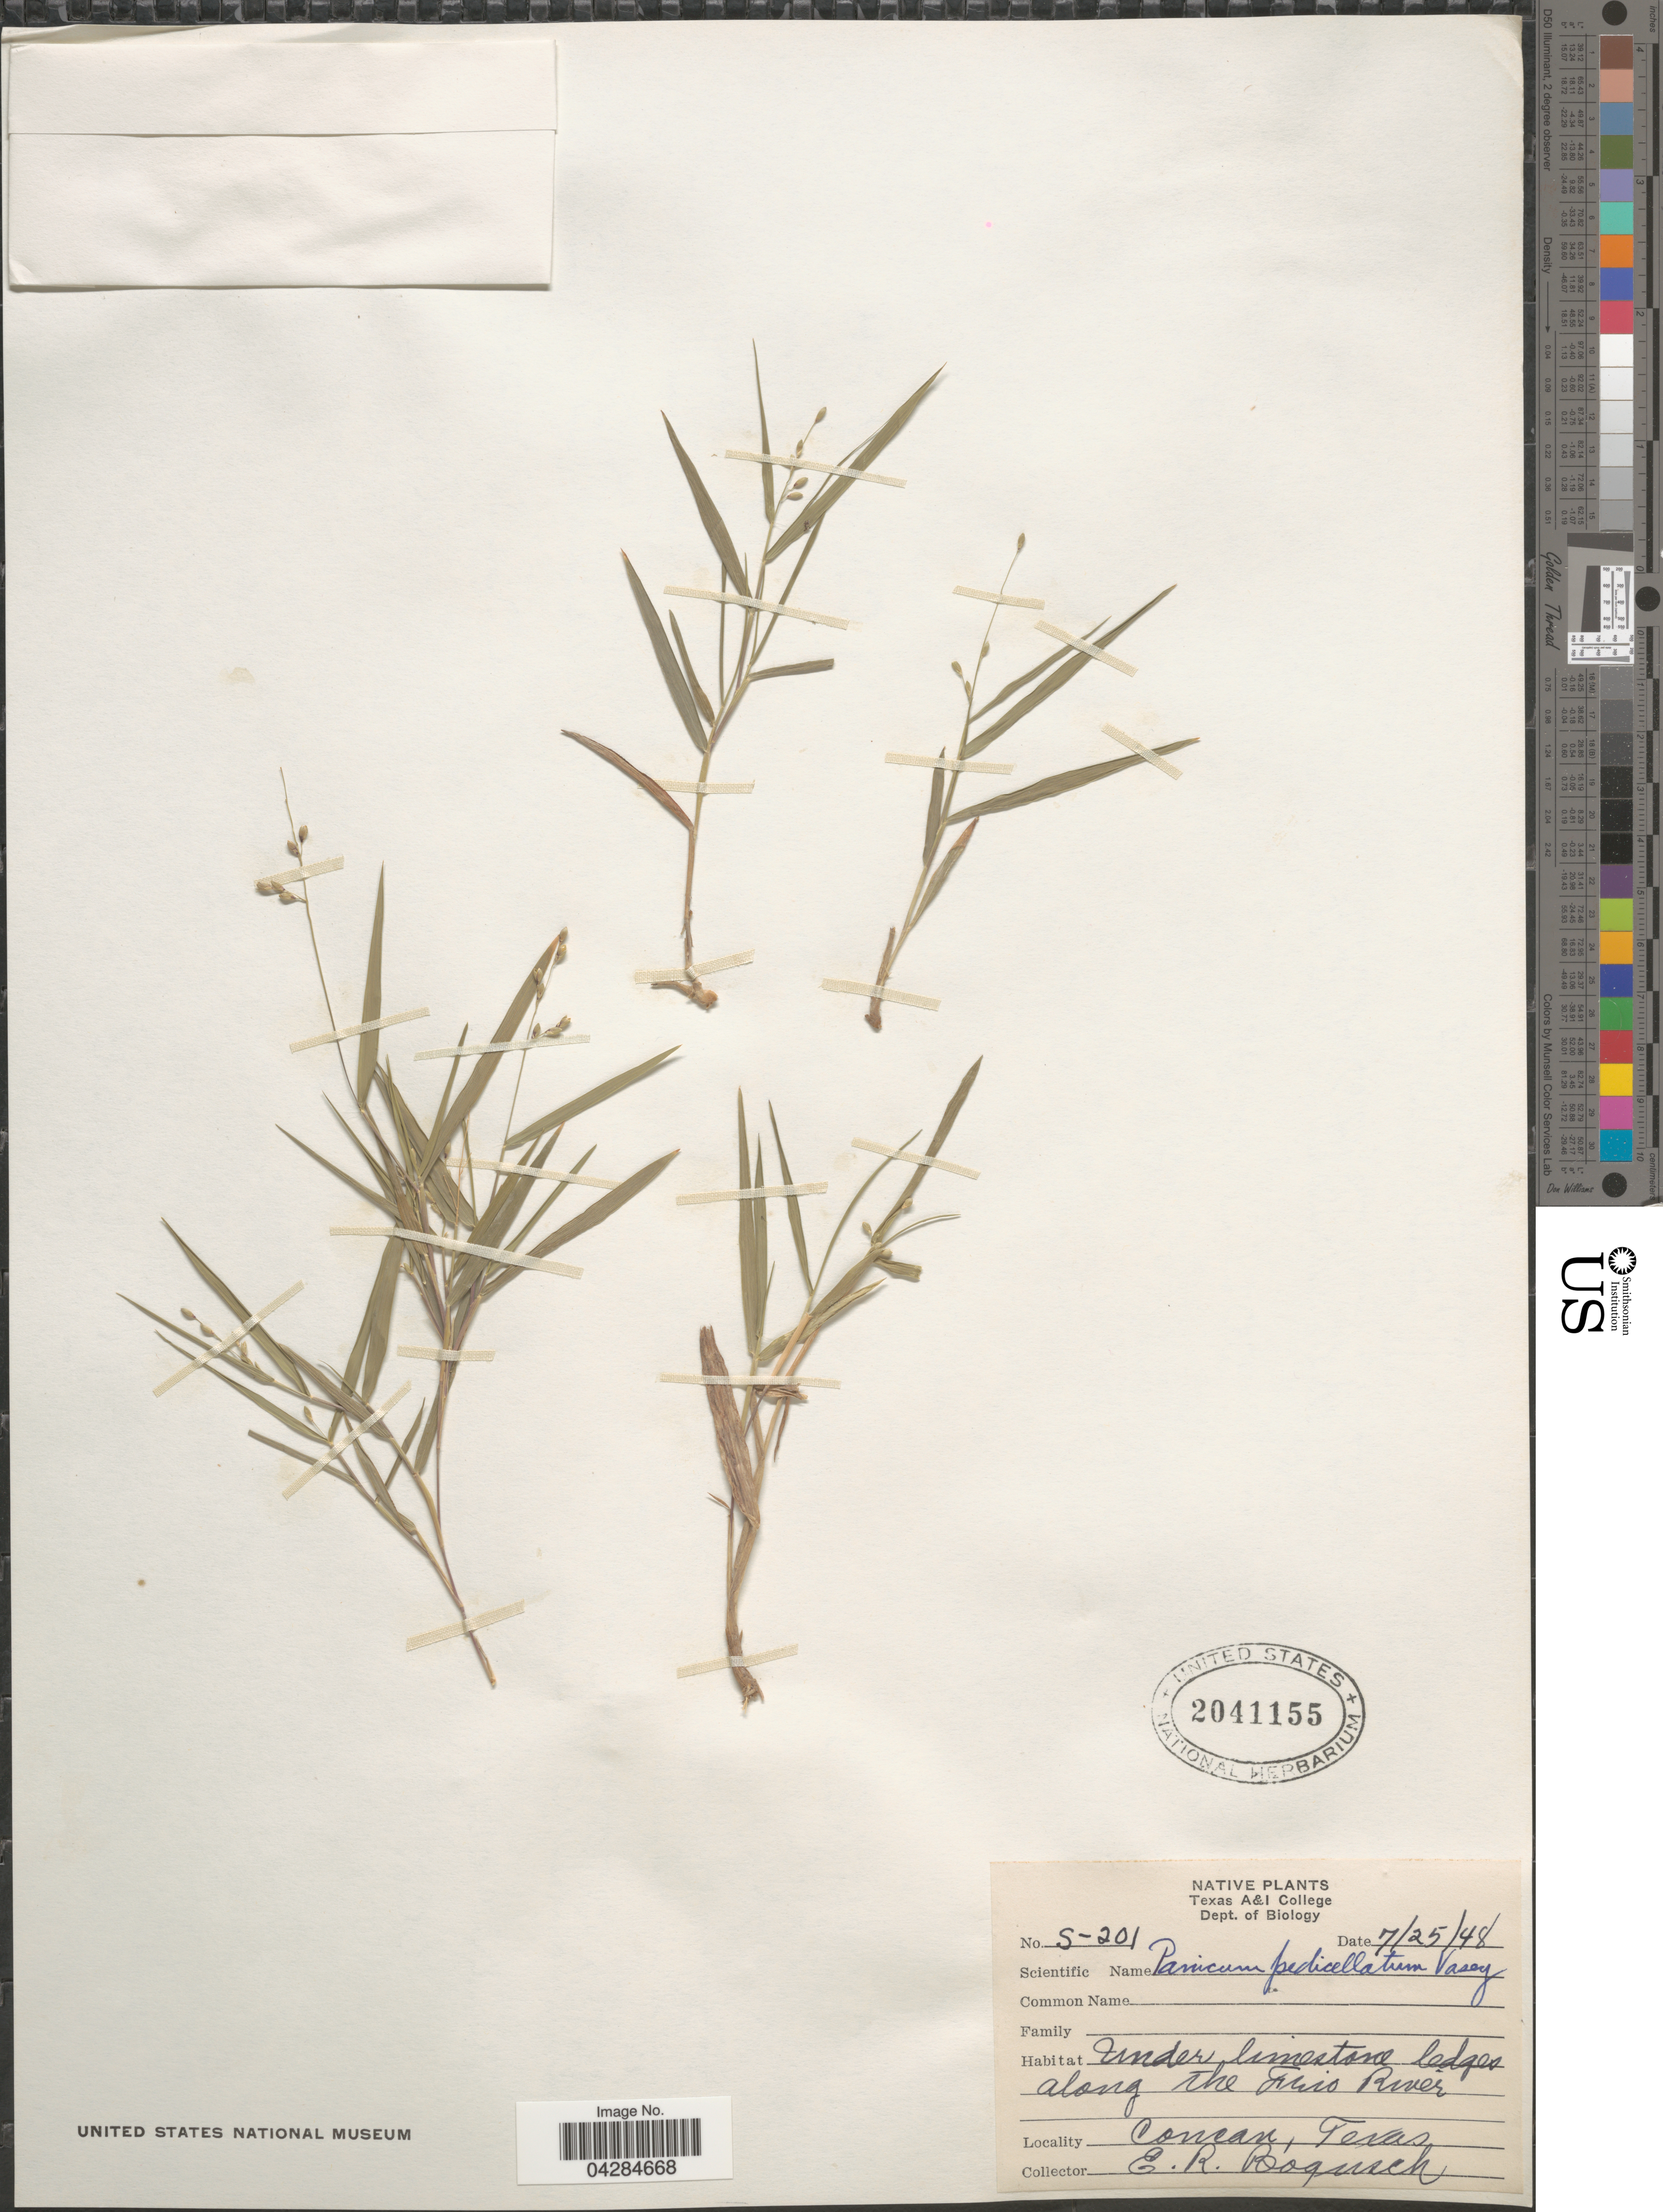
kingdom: Plantae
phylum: Tracheophyta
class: Liliopsida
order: Poales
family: Poaceae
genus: Dichanthelium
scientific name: Dichanthelium pedicellatum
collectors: E. Bogusch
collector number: S-201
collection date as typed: Transcribed d/m/y: 25/7/48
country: United States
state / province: Texas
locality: Under limestone ledges along the Frio River.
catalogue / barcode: US 2041155